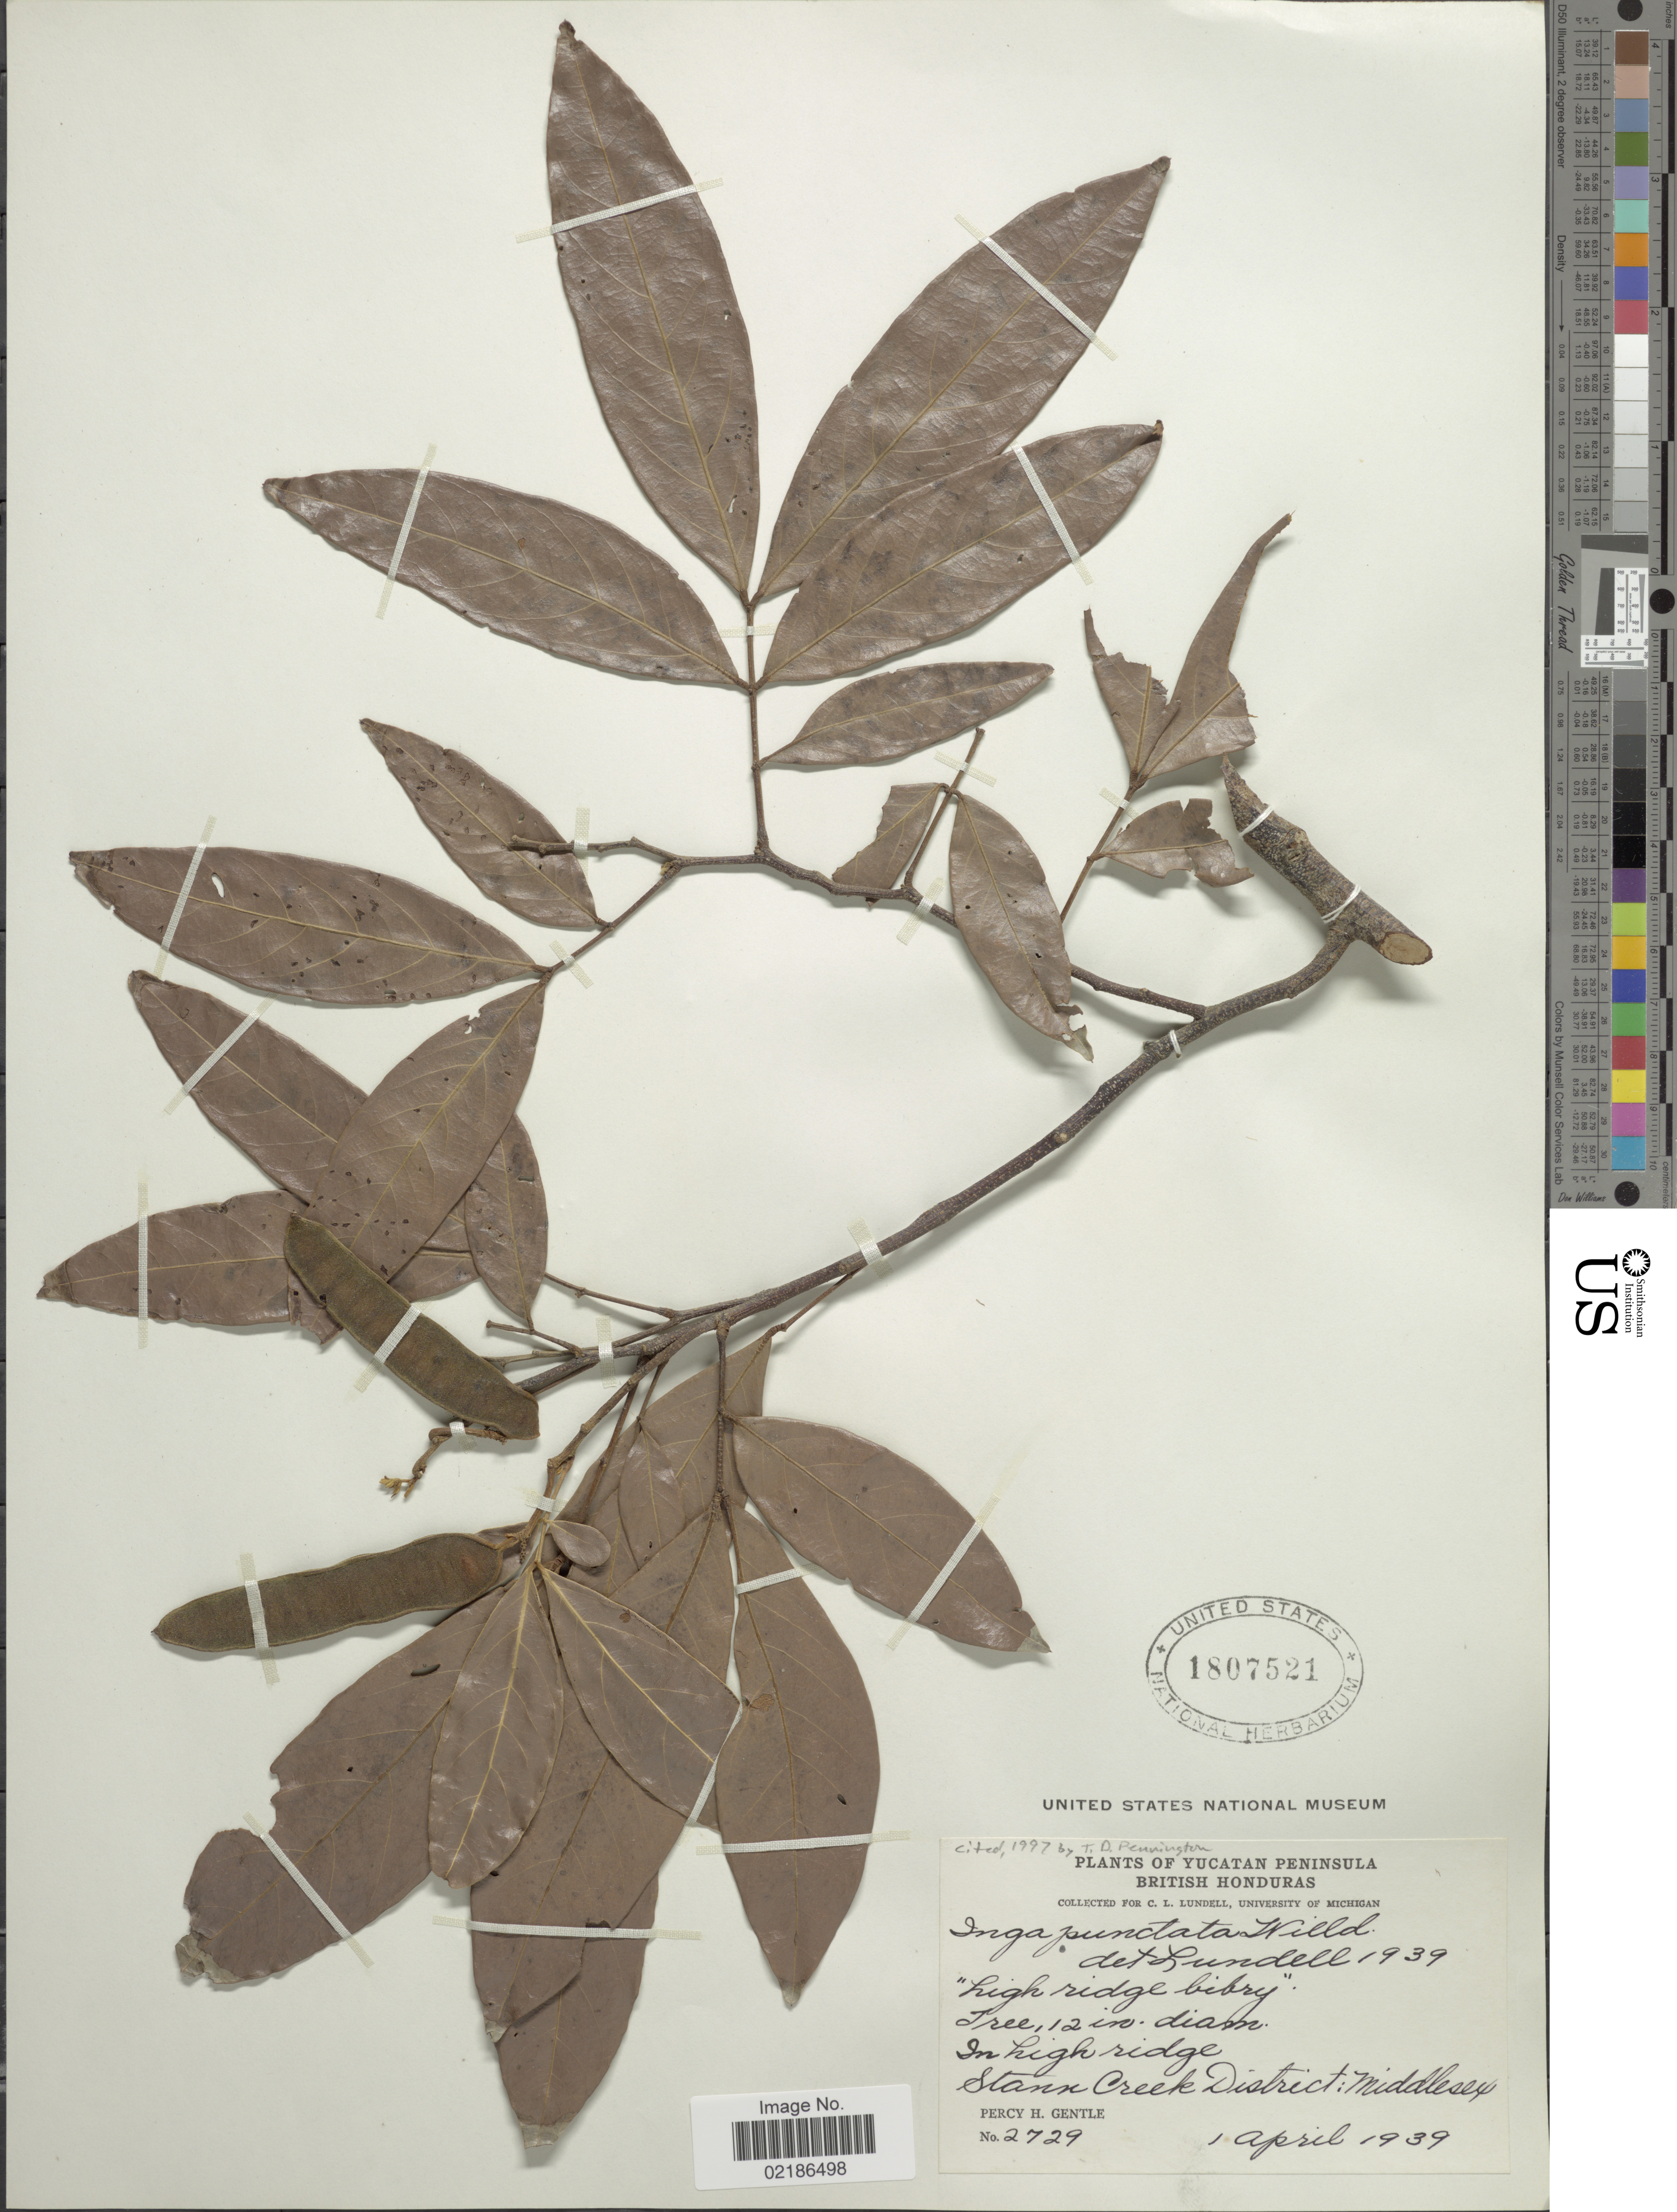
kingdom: Plantae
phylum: Tracheophyta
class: Magnoliopsida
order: Fabales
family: Fabaceae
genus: Inga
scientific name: Inga punctata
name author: Willd.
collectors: P. H. Gentle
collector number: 2729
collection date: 1939-04-01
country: Belize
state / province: Stann Creek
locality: British Honduras, Yucatan Peninsula, Middlesex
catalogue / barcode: US 1807521